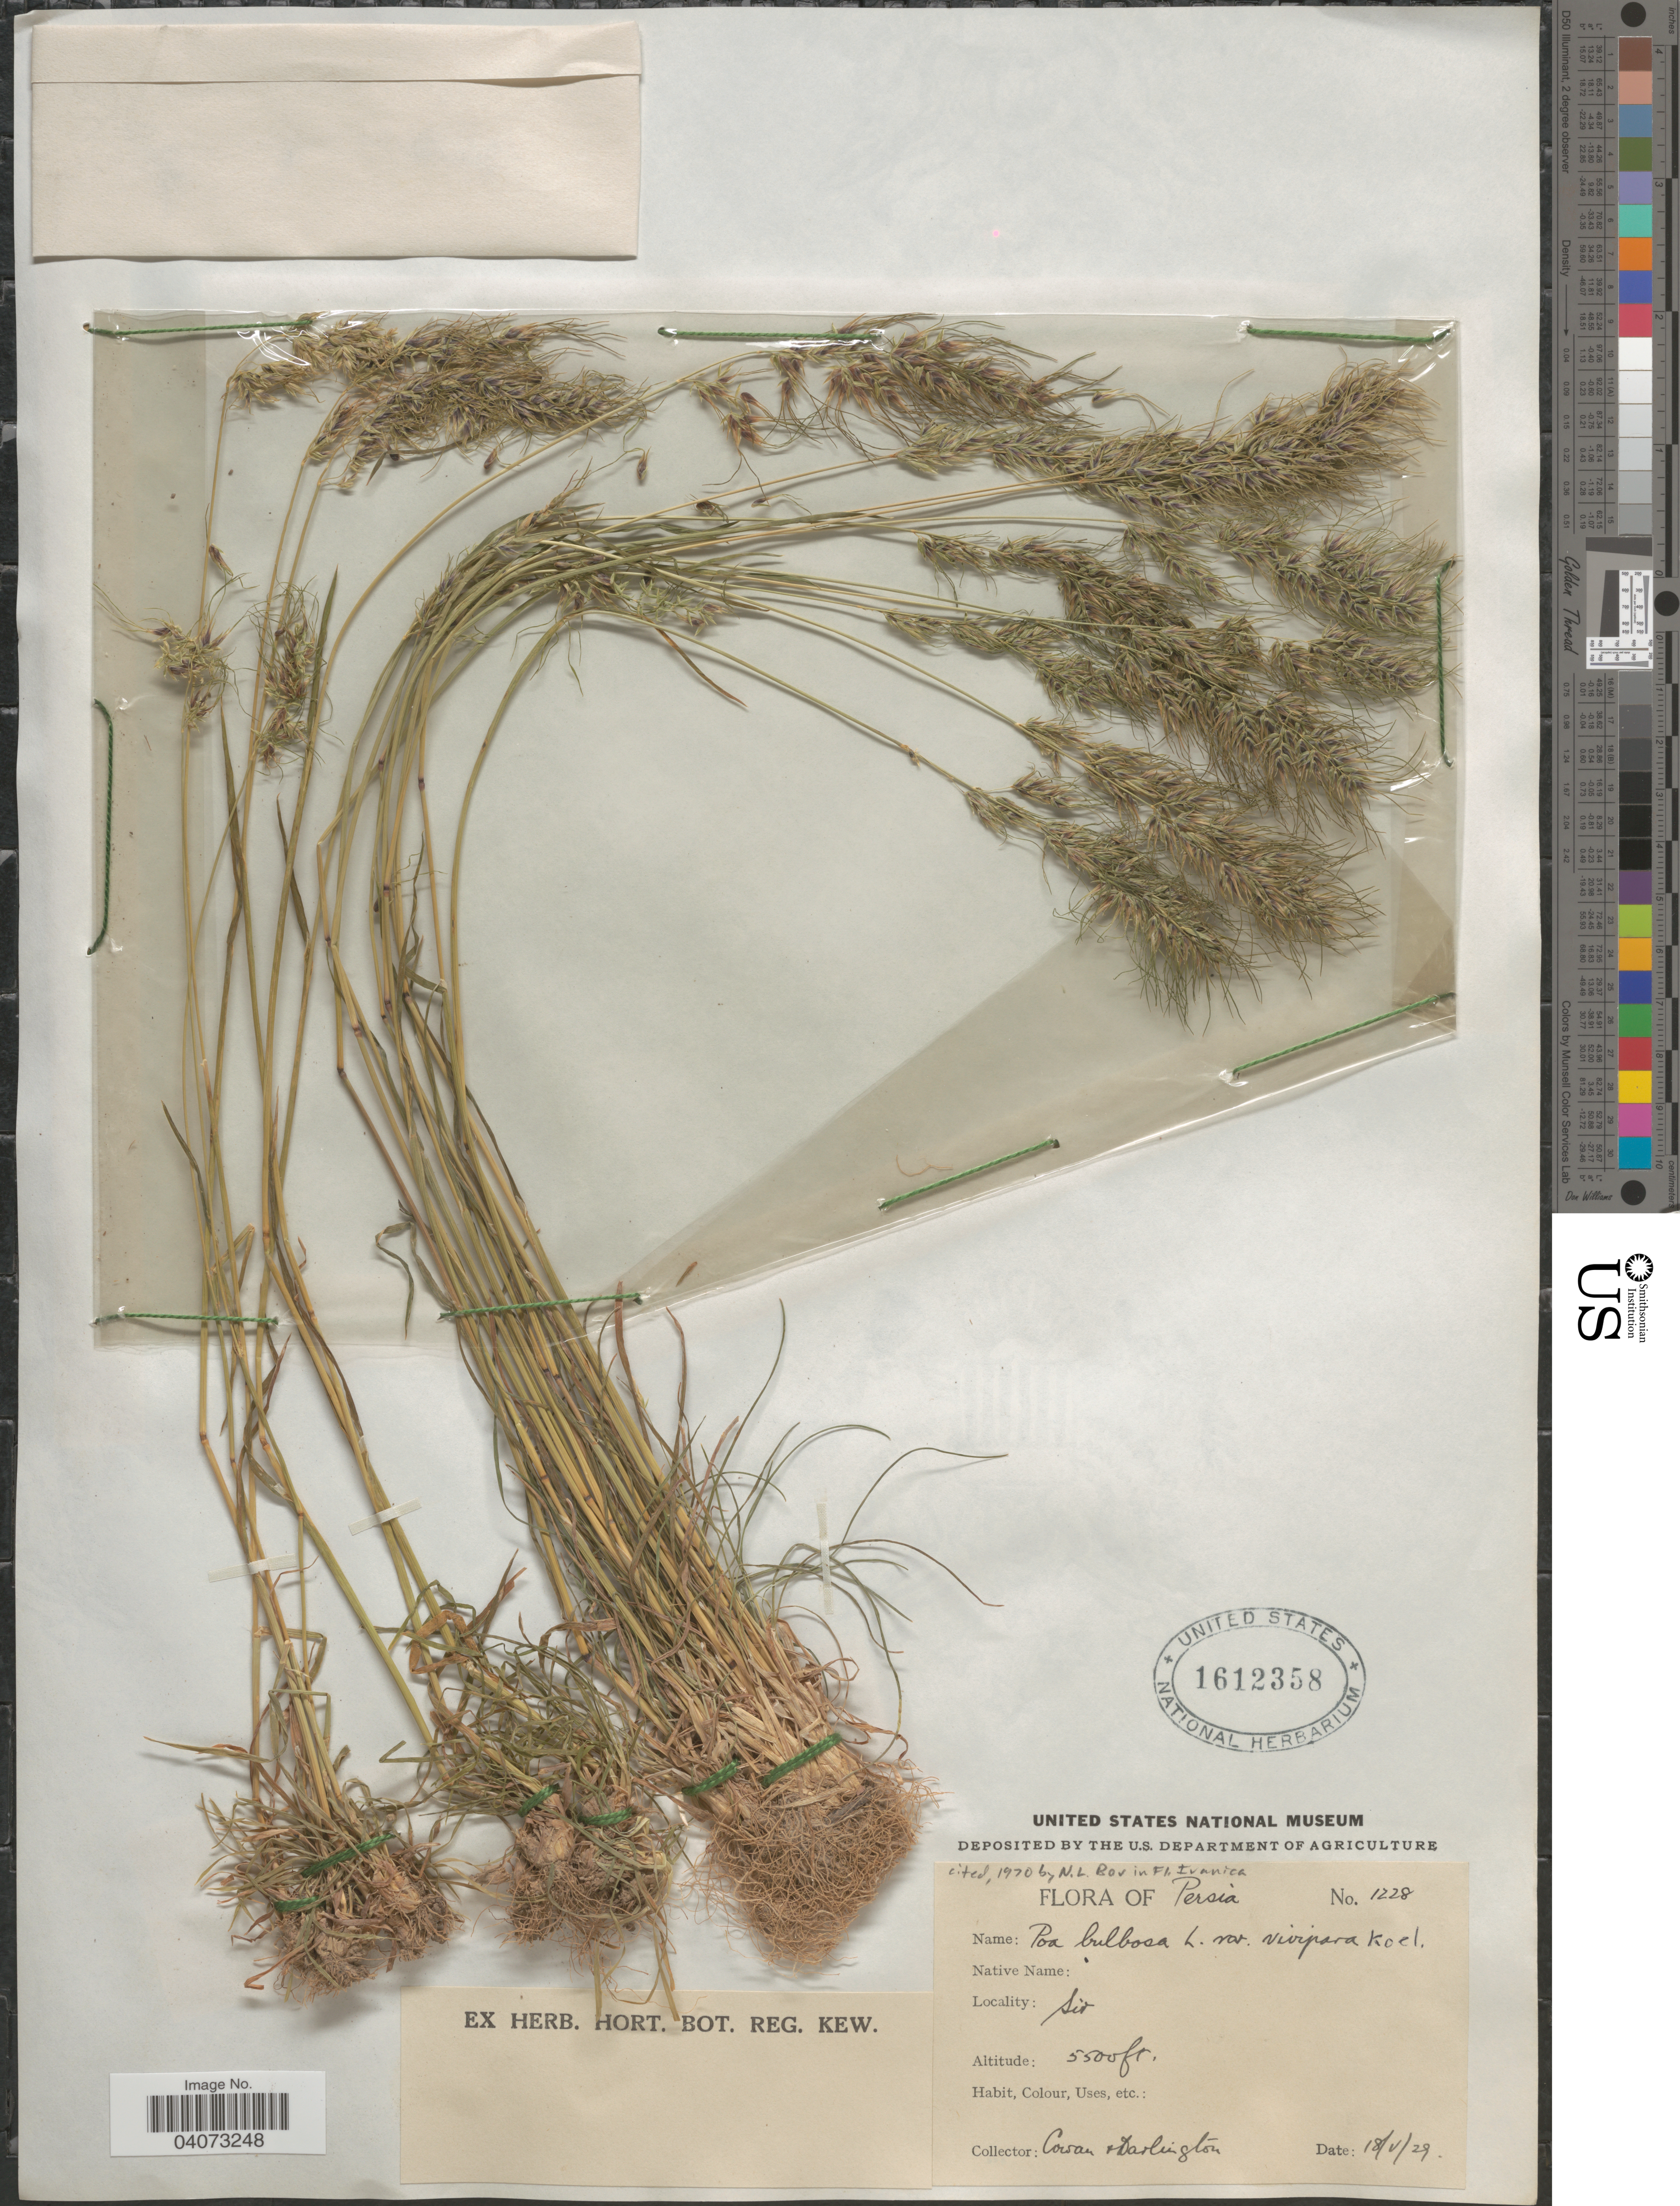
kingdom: Plantae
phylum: Tracheophyta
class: Liliopsida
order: Poales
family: Poaceae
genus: Poa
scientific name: Poa bulbosa subsp. bulbosa var. vivipara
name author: Koeler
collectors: Cowan & Darlington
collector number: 1228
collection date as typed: Transcribed d/m/y: 18/5/29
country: Iran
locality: Persia. Sir.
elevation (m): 1676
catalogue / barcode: US 1612358